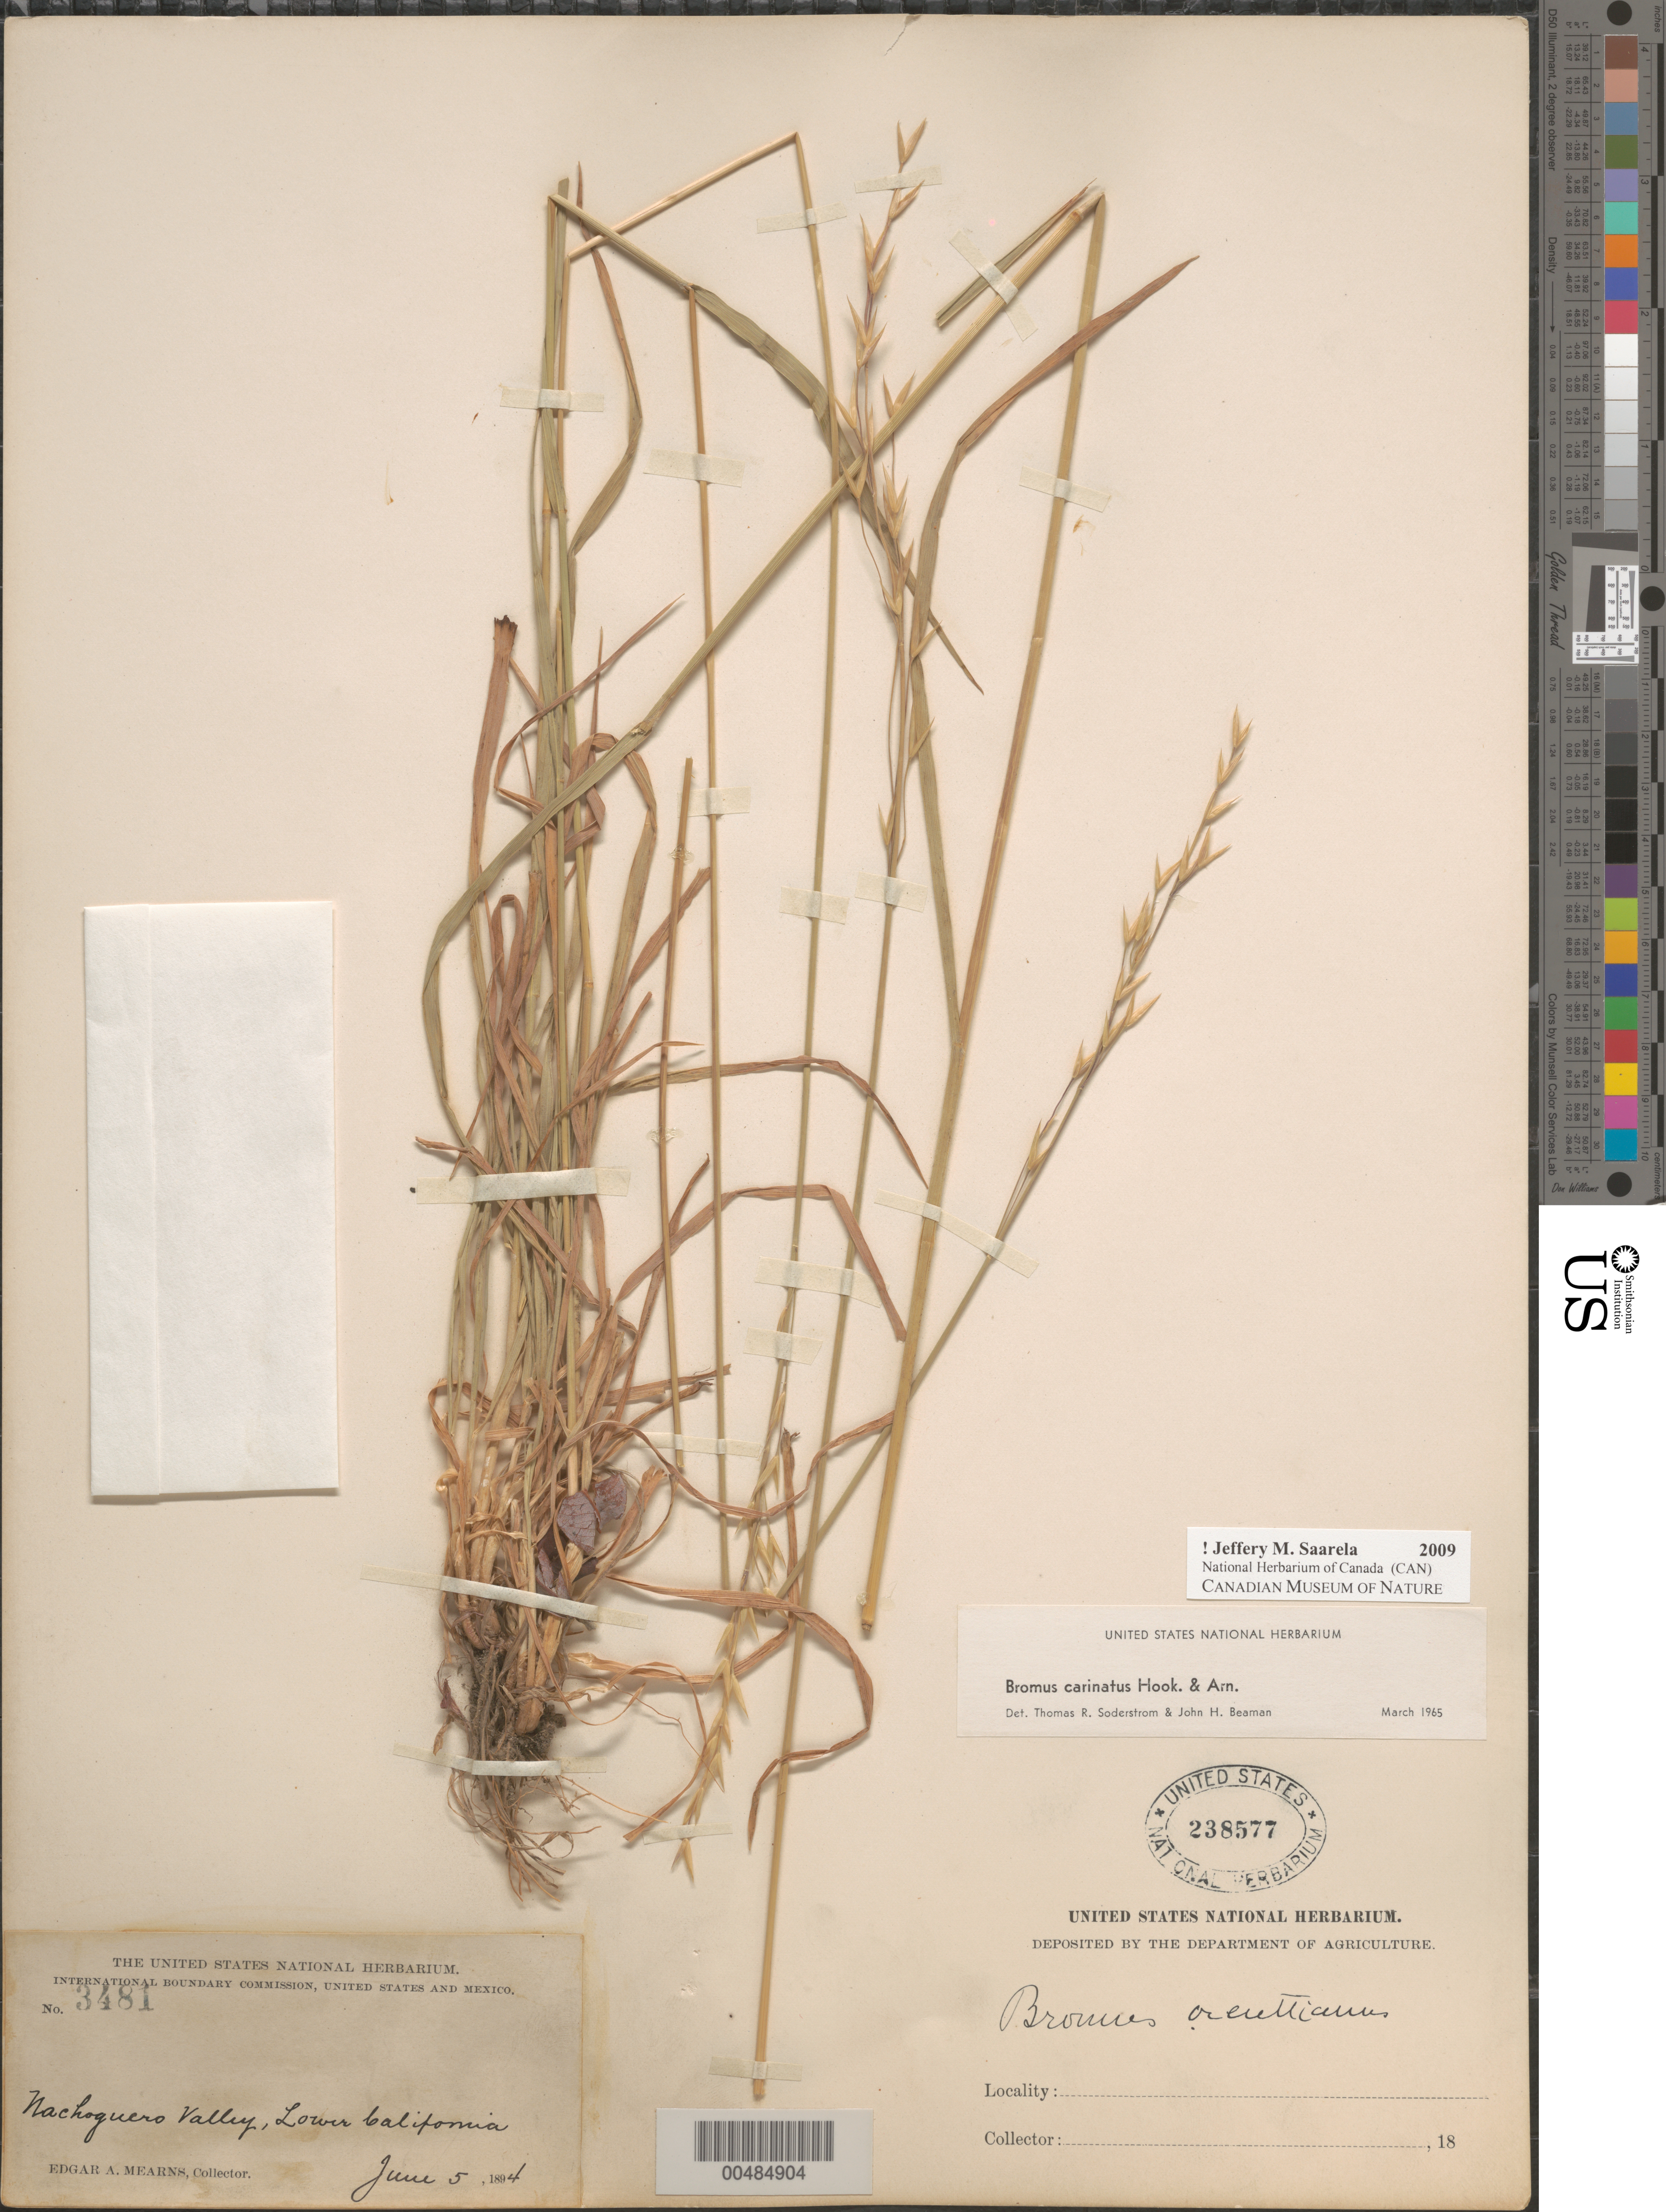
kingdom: Plantae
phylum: Tracheophyta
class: Liliopsida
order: Poales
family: Poaceae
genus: Bromus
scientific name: Bromus carinatus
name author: Hook. & Arn.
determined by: Soderstrom, T. R.; Beaman, J. H.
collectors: E. A. Mearns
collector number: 3481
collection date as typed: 5 Jun 1894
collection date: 1894-06-05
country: Mexico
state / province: Baja California Norte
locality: Nachoguero Valley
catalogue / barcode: US 238577